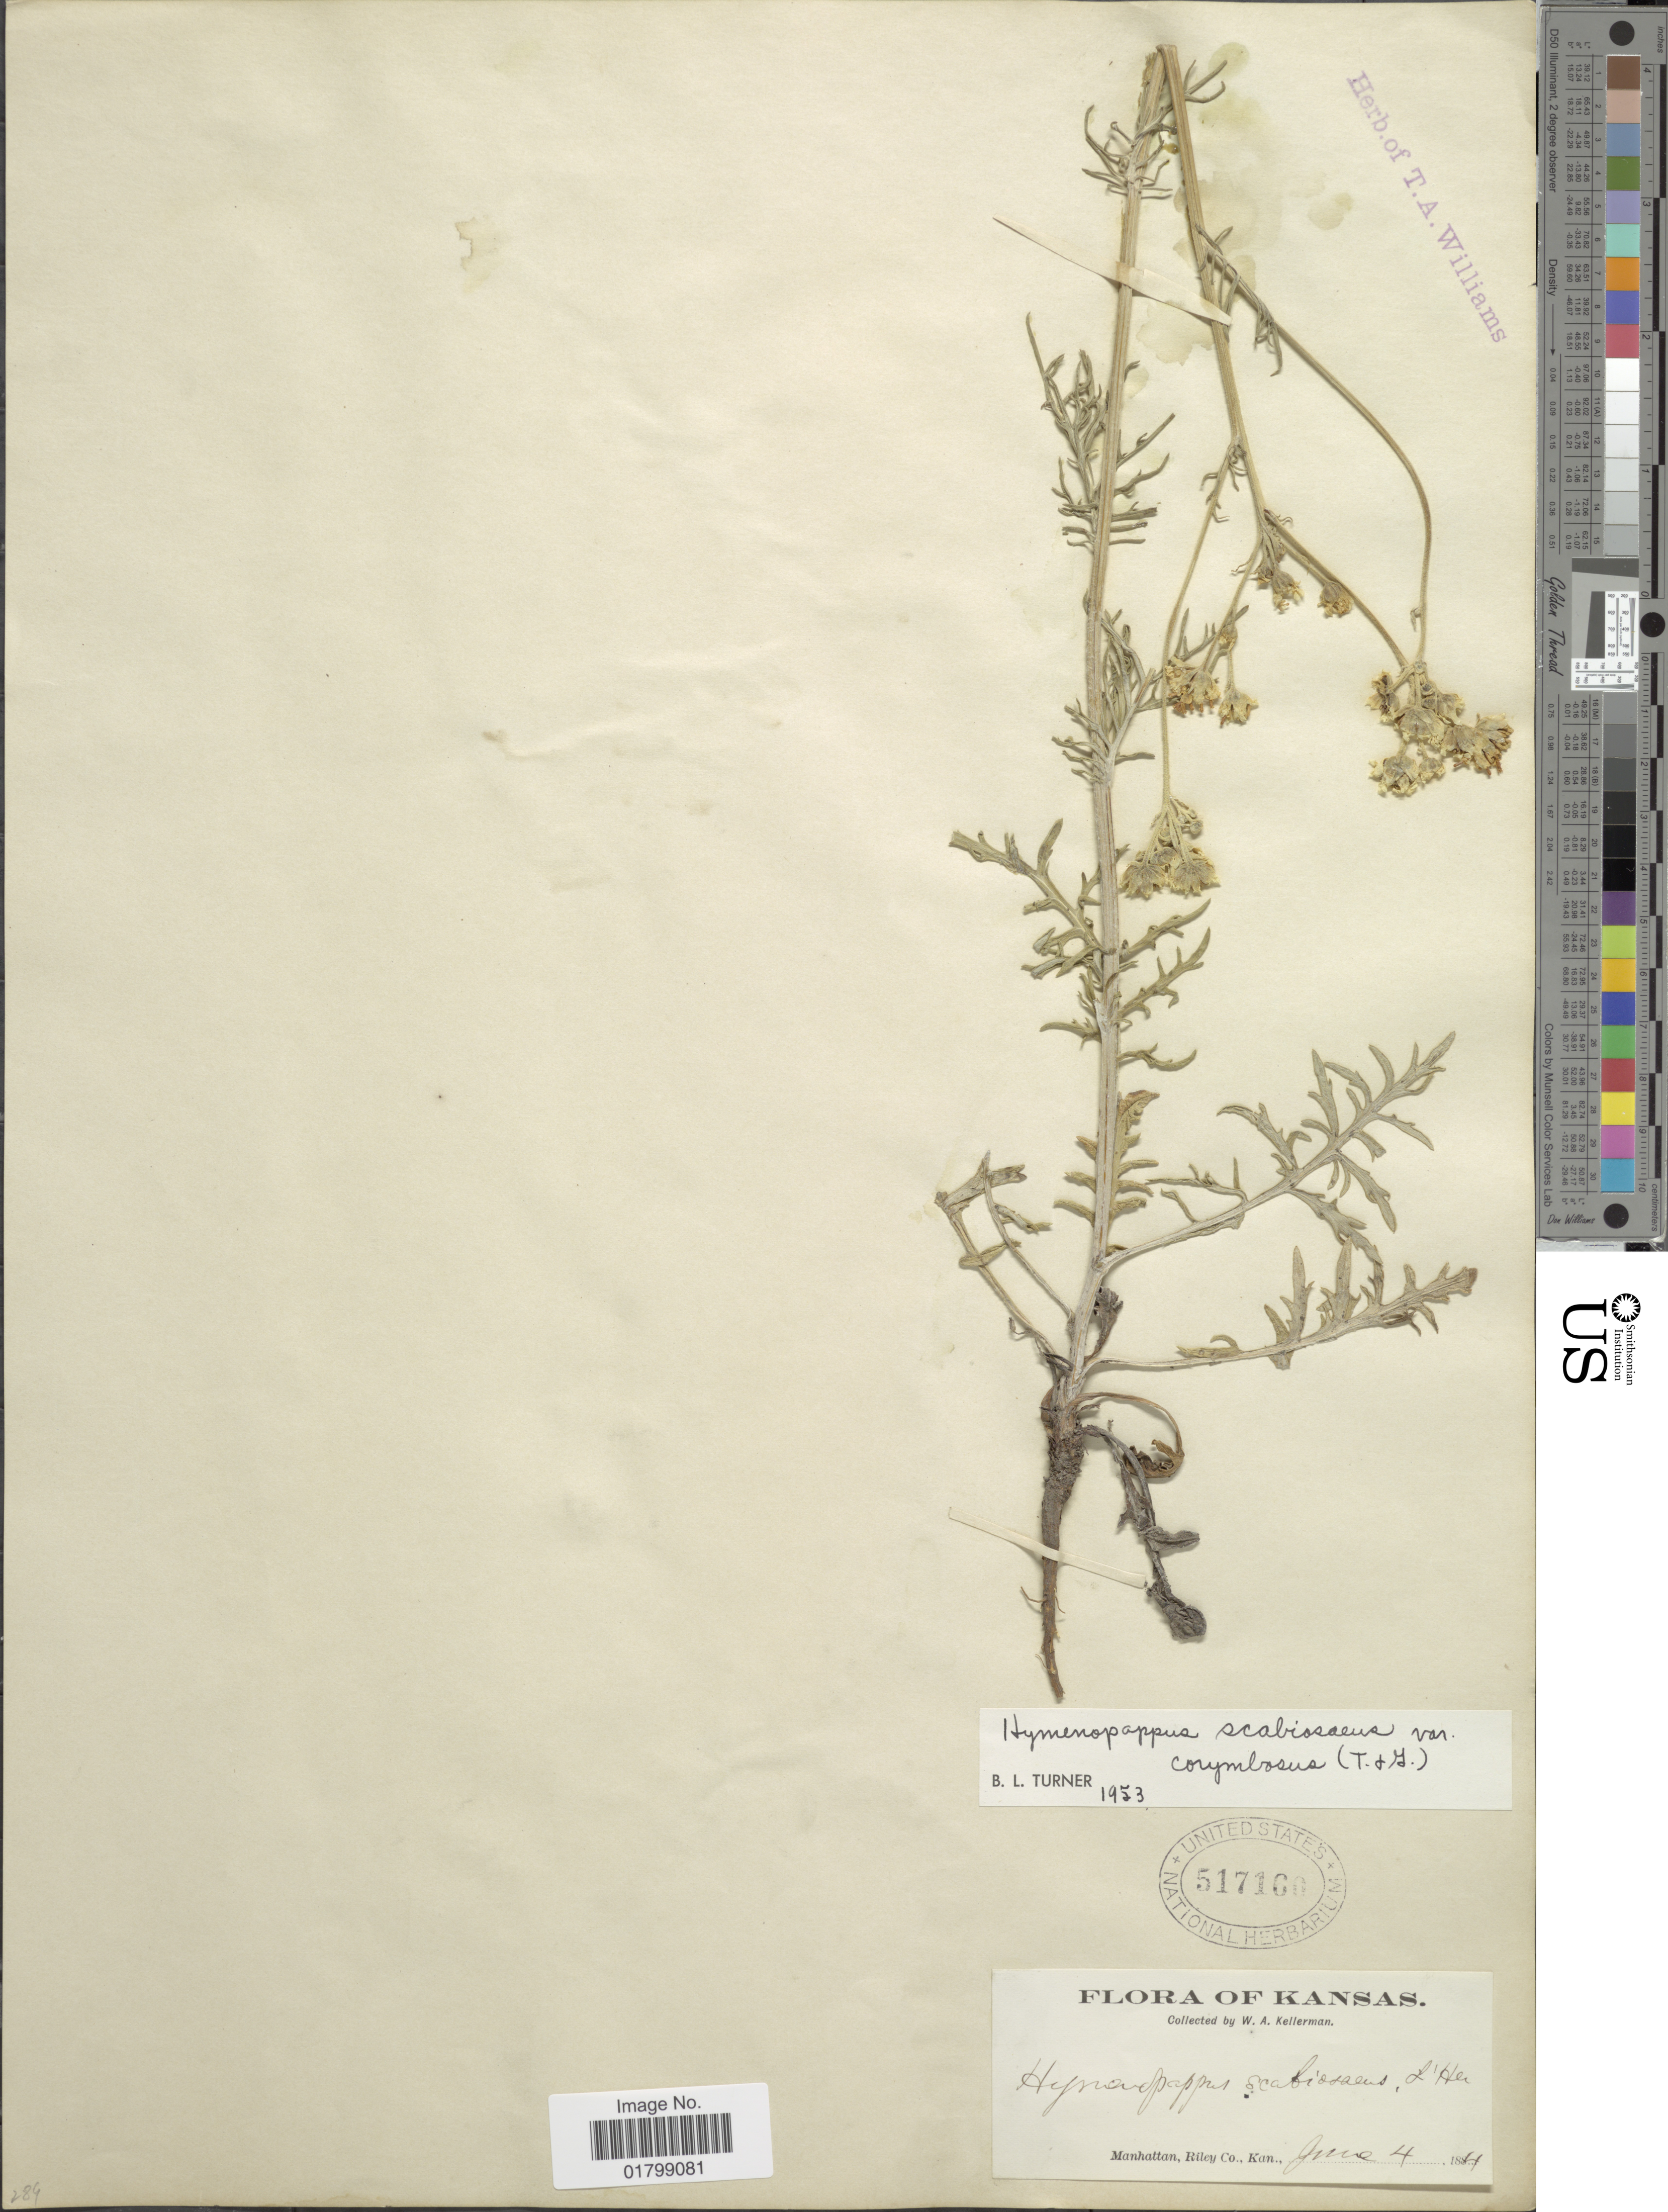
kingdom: Plantae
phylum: Tracheophyta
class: Magnoliopsida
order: Asterales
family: Asteraceae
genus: Hymenopappus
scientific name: Hymenopappus scabiosaeus var. corymbosus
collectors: W. Kellerman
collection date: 1884-06-04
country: United States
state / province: Kansas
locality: Manhattan, Riley Co., Kan.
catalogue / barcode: US 517160